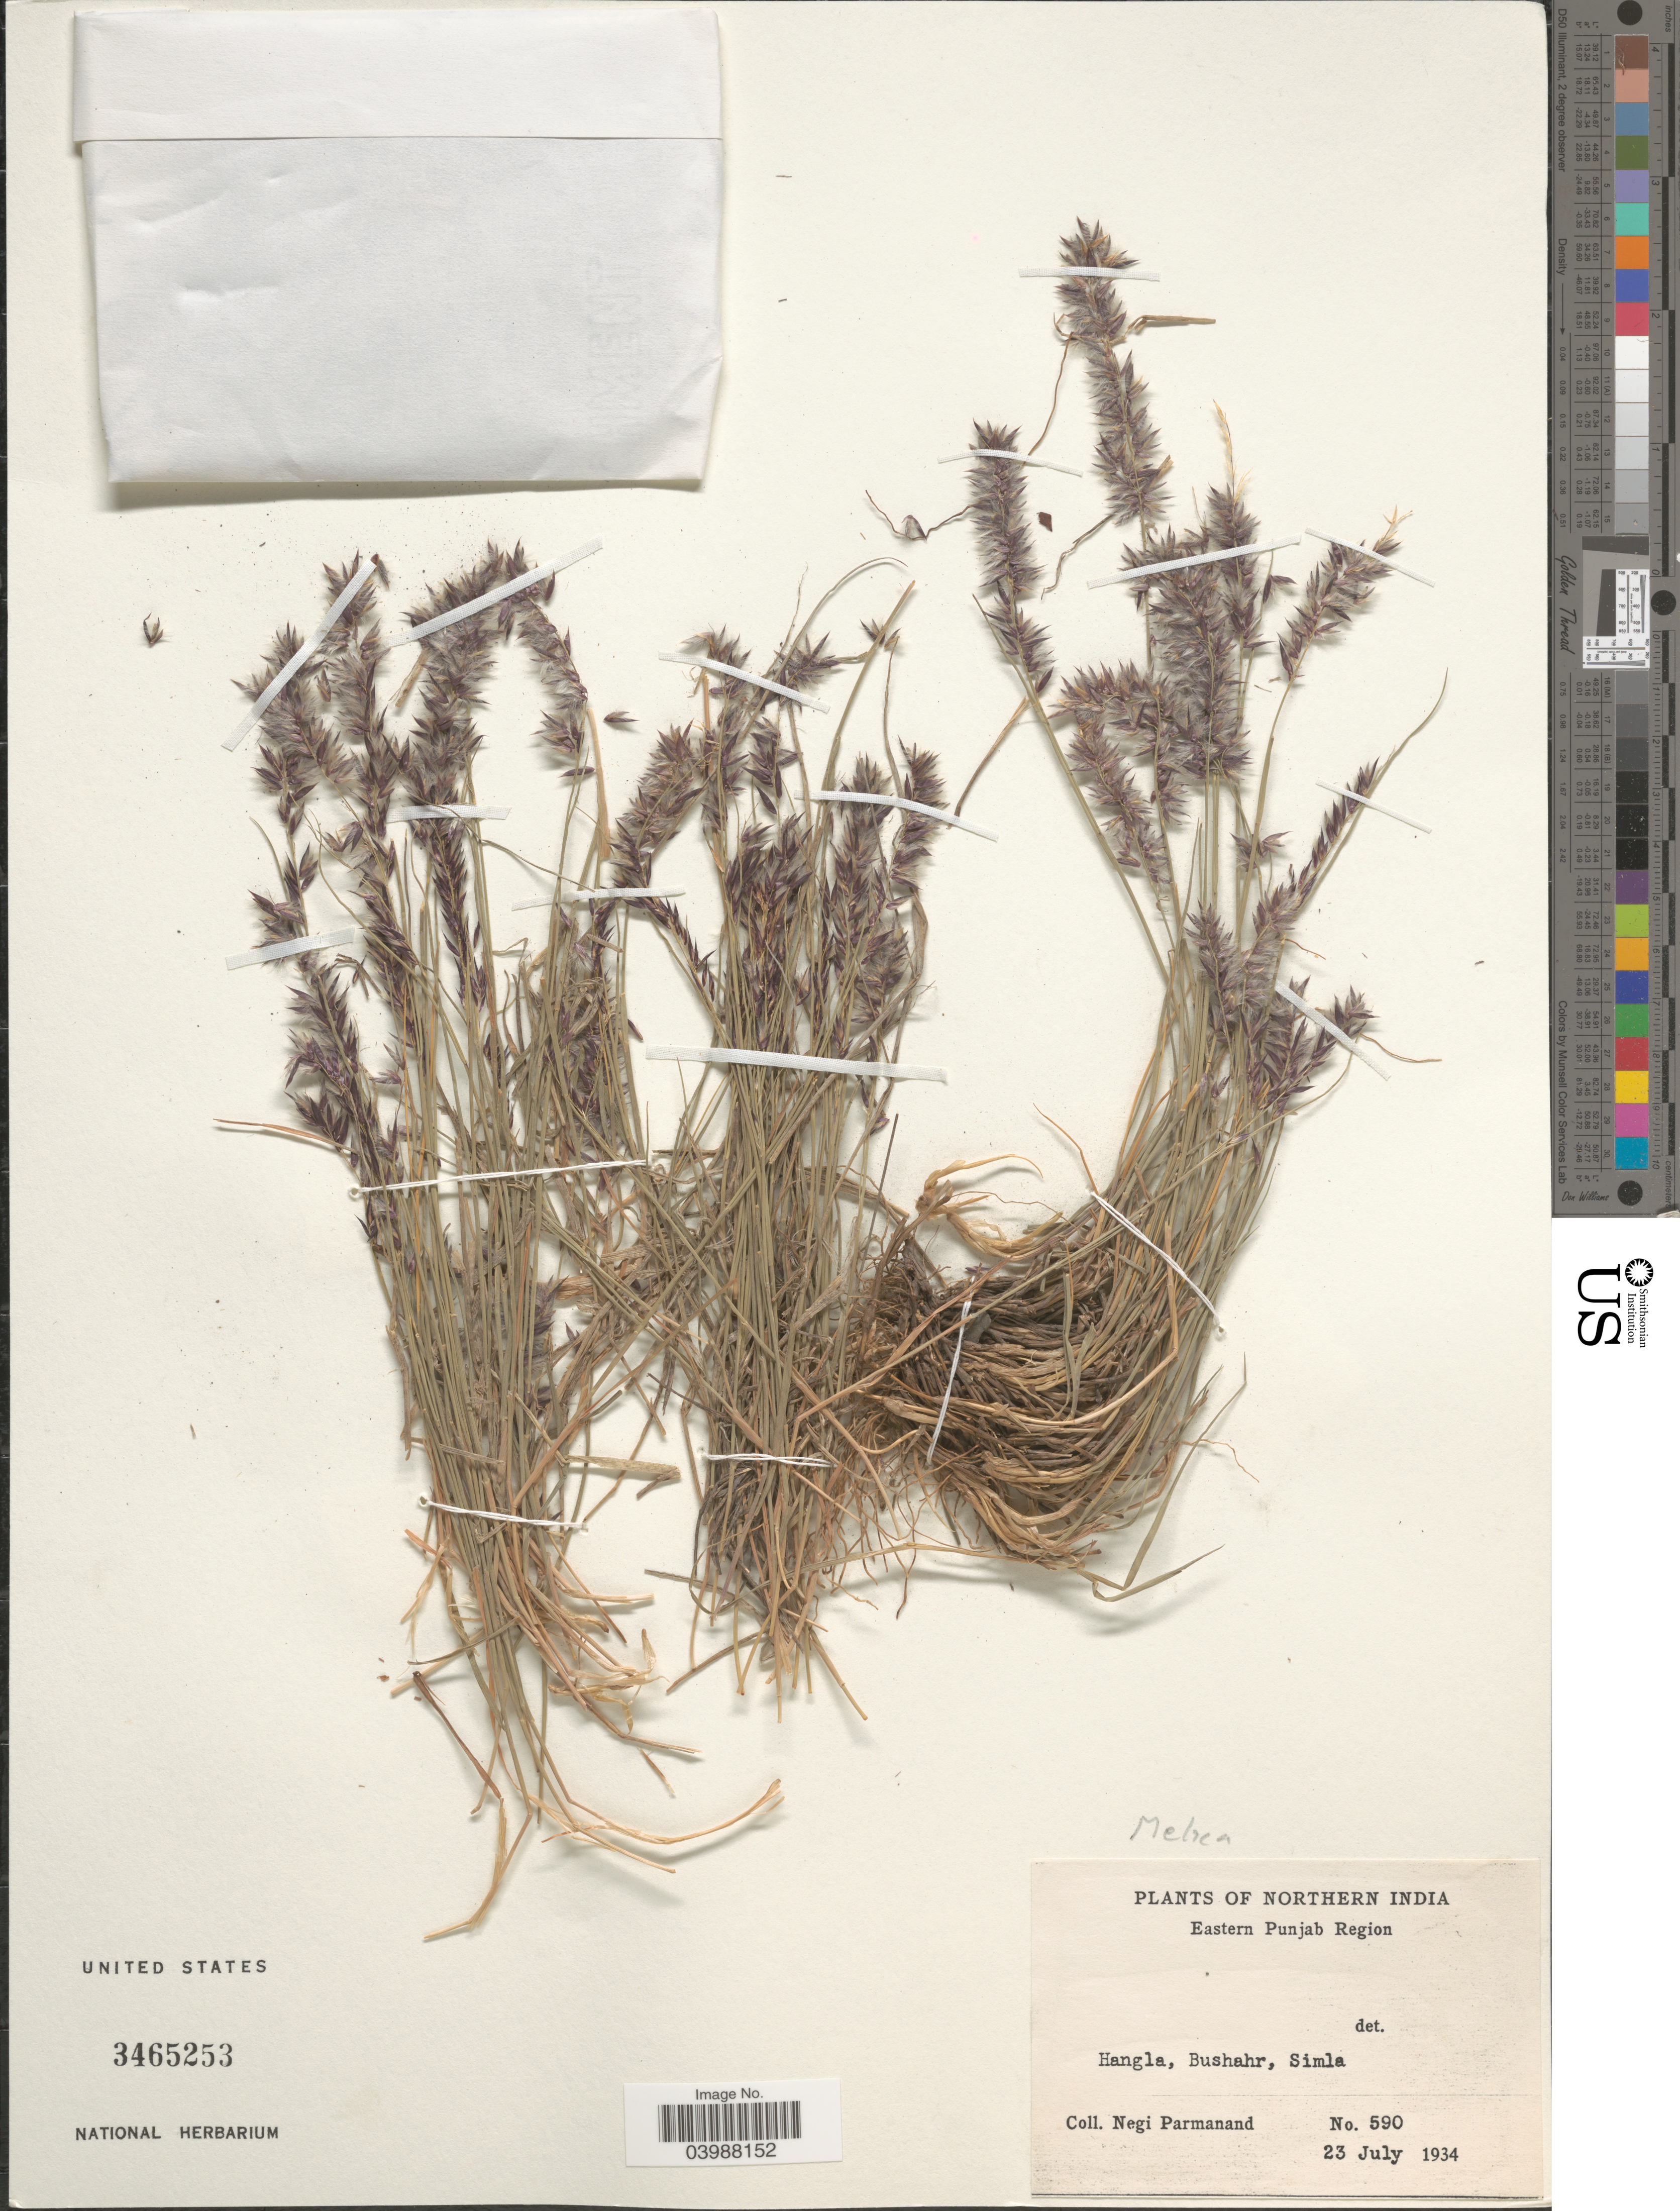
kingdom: Plantae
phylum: Tracheophyta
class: Liliopsida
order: Poales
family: Poaceae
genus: Melica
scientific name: Melica sp.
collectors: N. Parmanand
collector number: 590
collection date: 1934-07-23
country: India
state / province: Himachal Pradesh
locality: Northern India. Eastern Punjab Region. Hangla, Bushahr, Simla.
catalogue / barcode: US 3465253